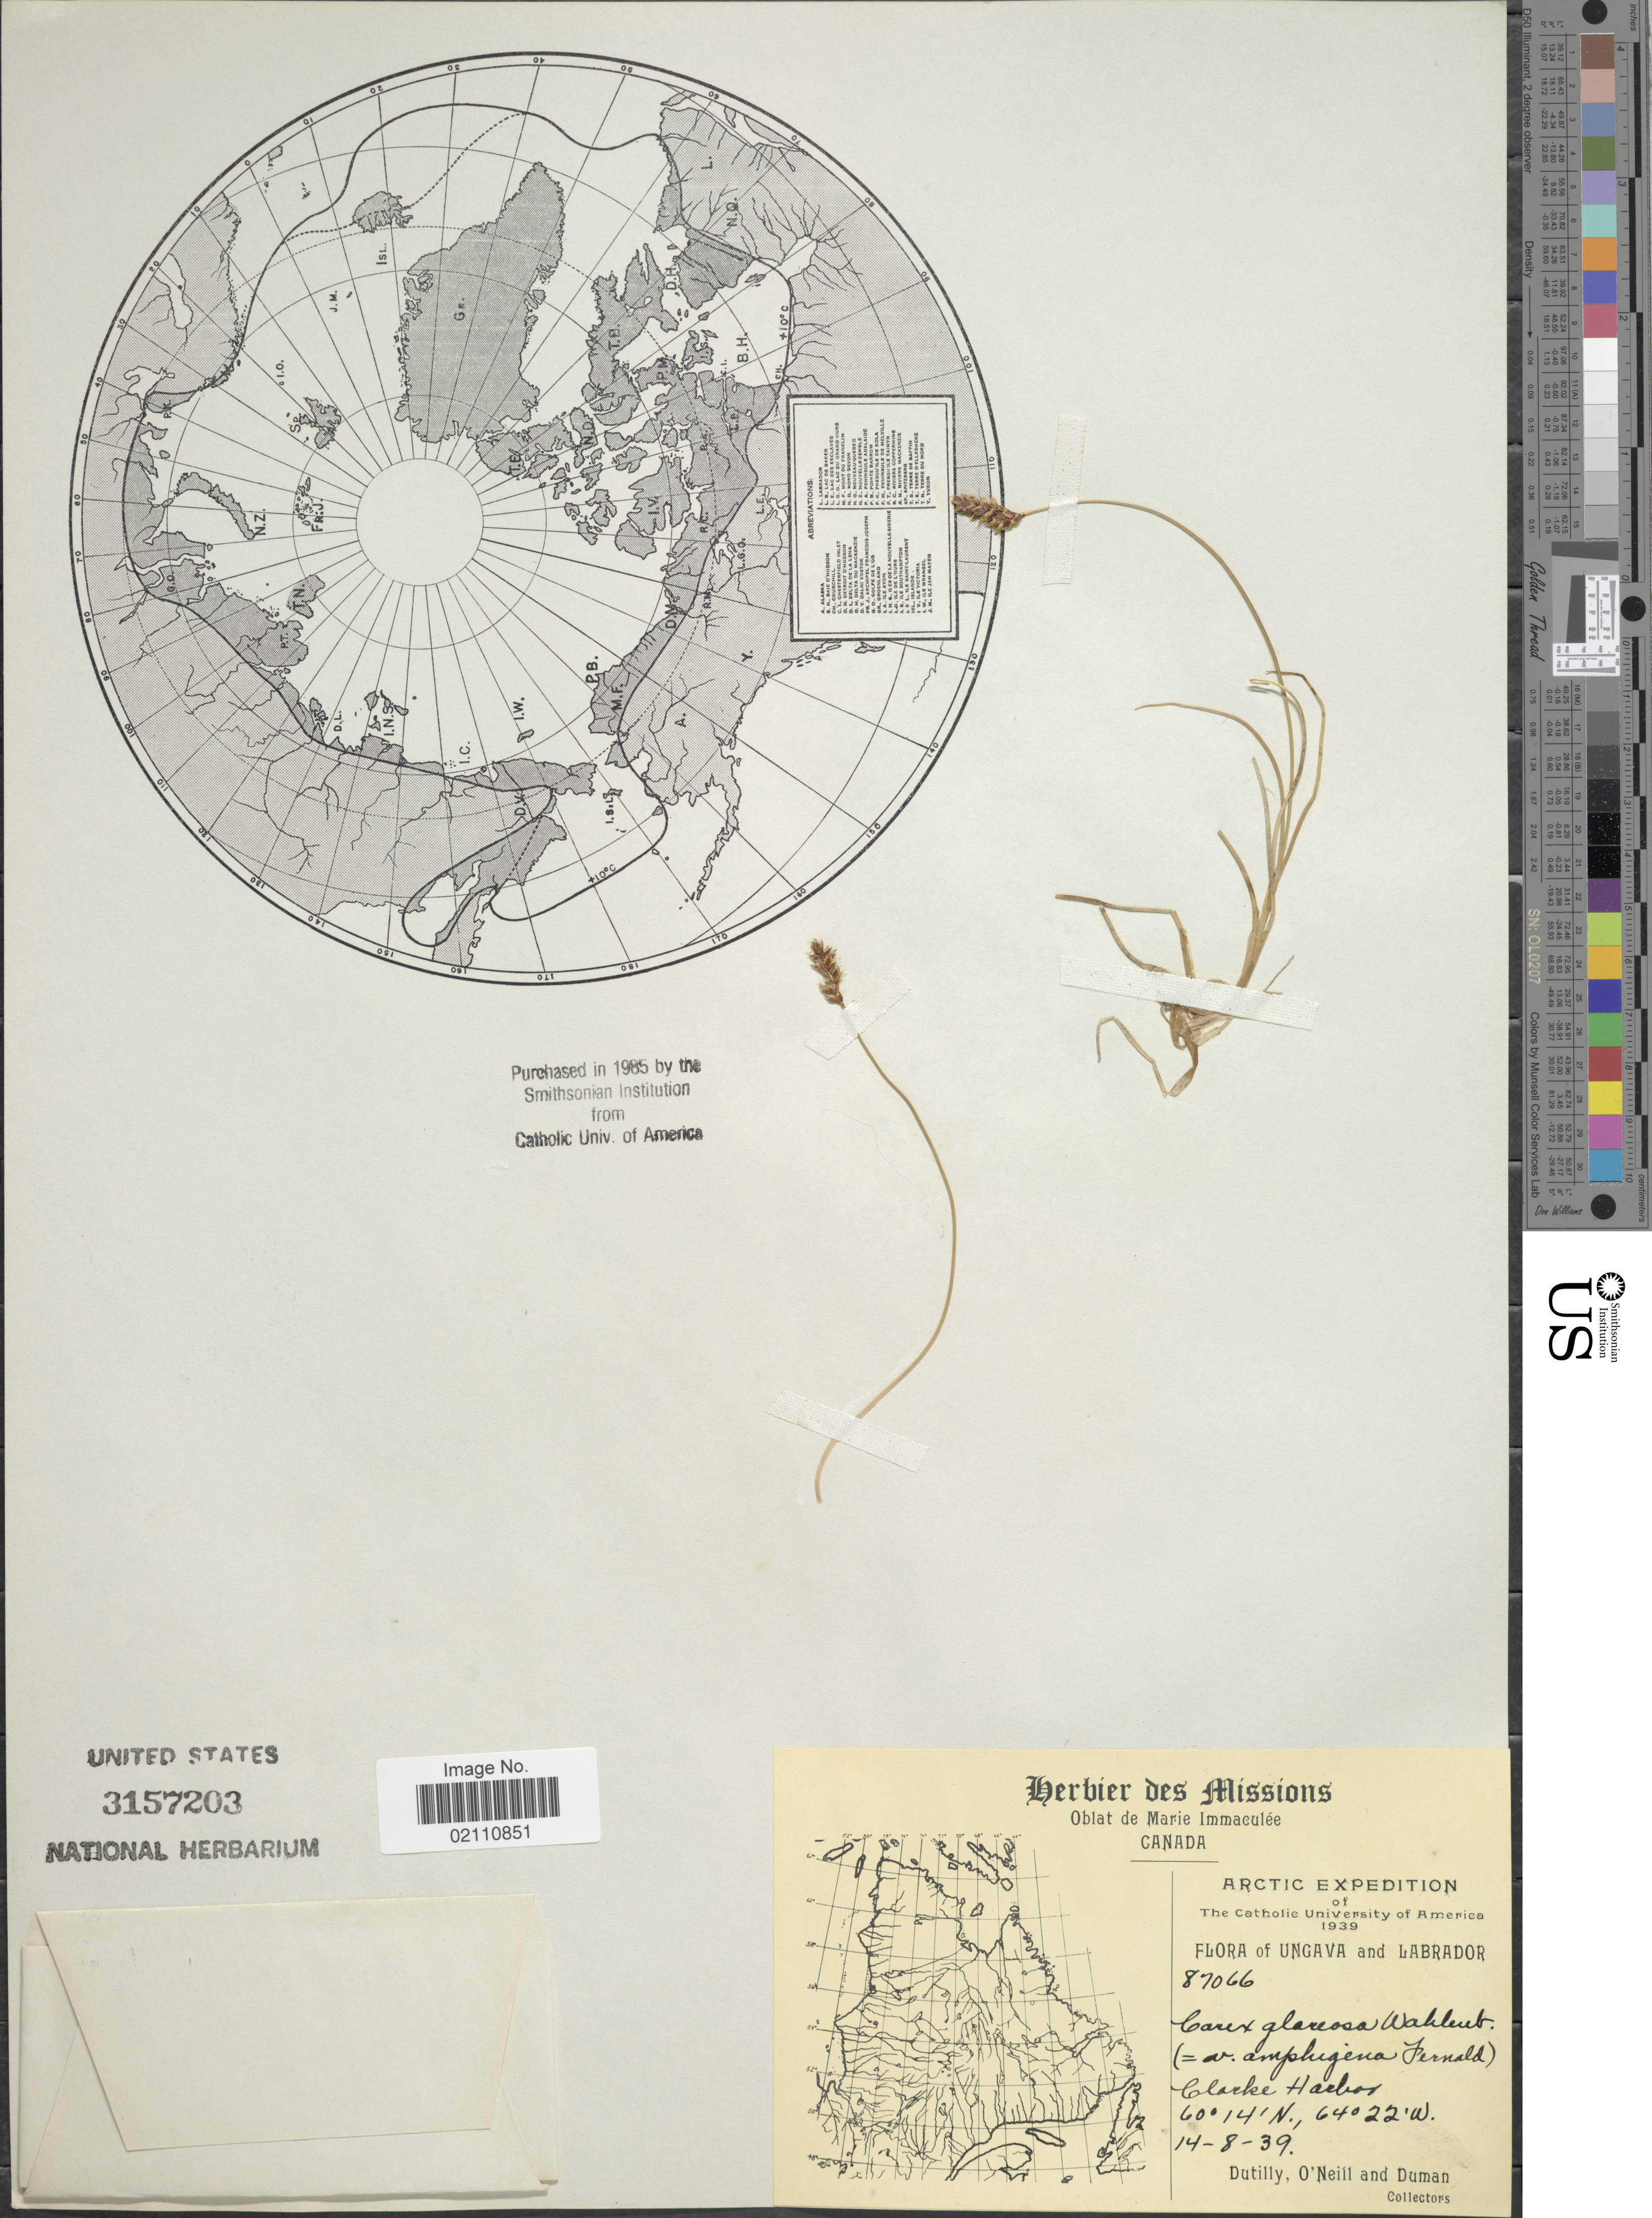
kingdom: Plantae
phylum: Tracheophyta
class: Liliopsida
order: Poales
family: Cyperaceae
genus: Carex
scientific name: Carex glareosa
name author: Schkuhr ex Wahlenb.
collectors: -. Dutilly, O' Neill & -. Duman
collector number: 87066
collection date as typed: Transcribed d/m/y: 14/8/39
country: Canada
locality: Ungava and Labrador, Clarke Harbor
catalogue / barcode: US 3157203